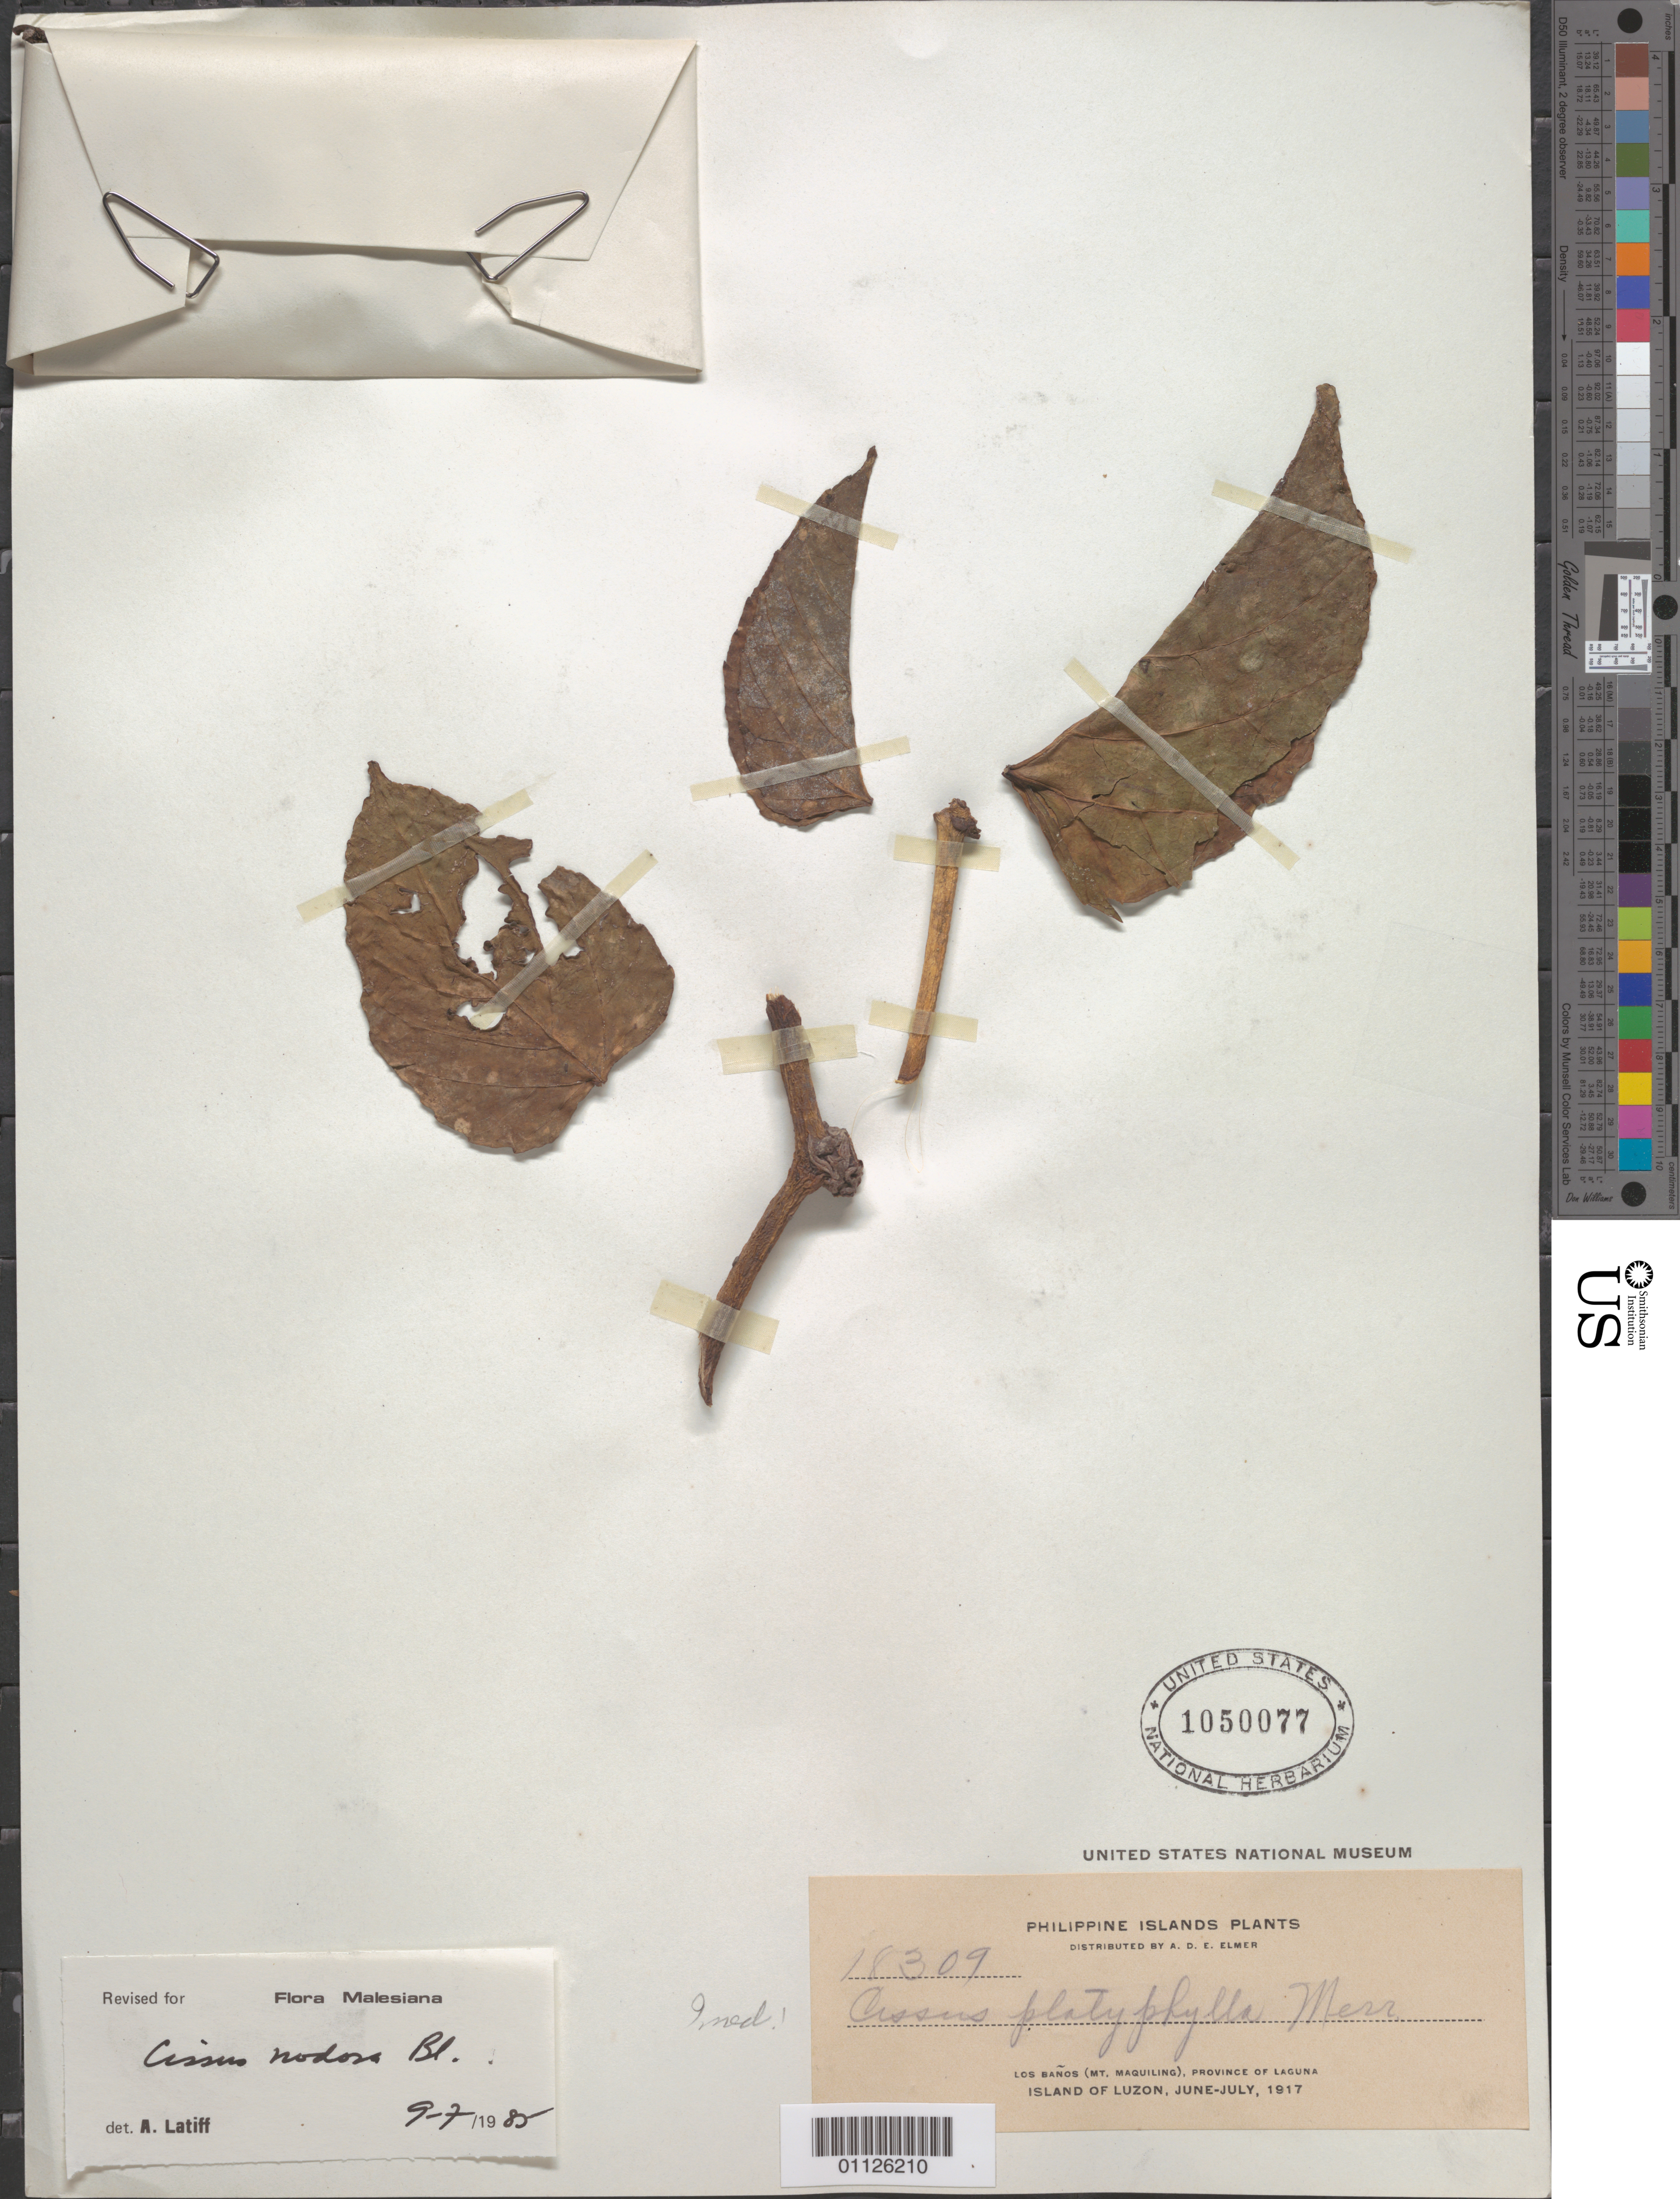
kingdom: Plantae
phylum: Tracheophyta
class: Magnoliopsida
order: Vitales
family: Vitaceae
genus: Cissus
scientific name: Cissus nodosa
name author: Blume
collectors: A. D. E. Elmer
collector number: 18309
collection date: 1917-06/1917-07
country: Philippines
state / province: Calabarzon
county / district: Laguna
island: Luzon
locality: Los Banos (Mt Maquiling). Luzon.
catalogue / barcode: US 1050077